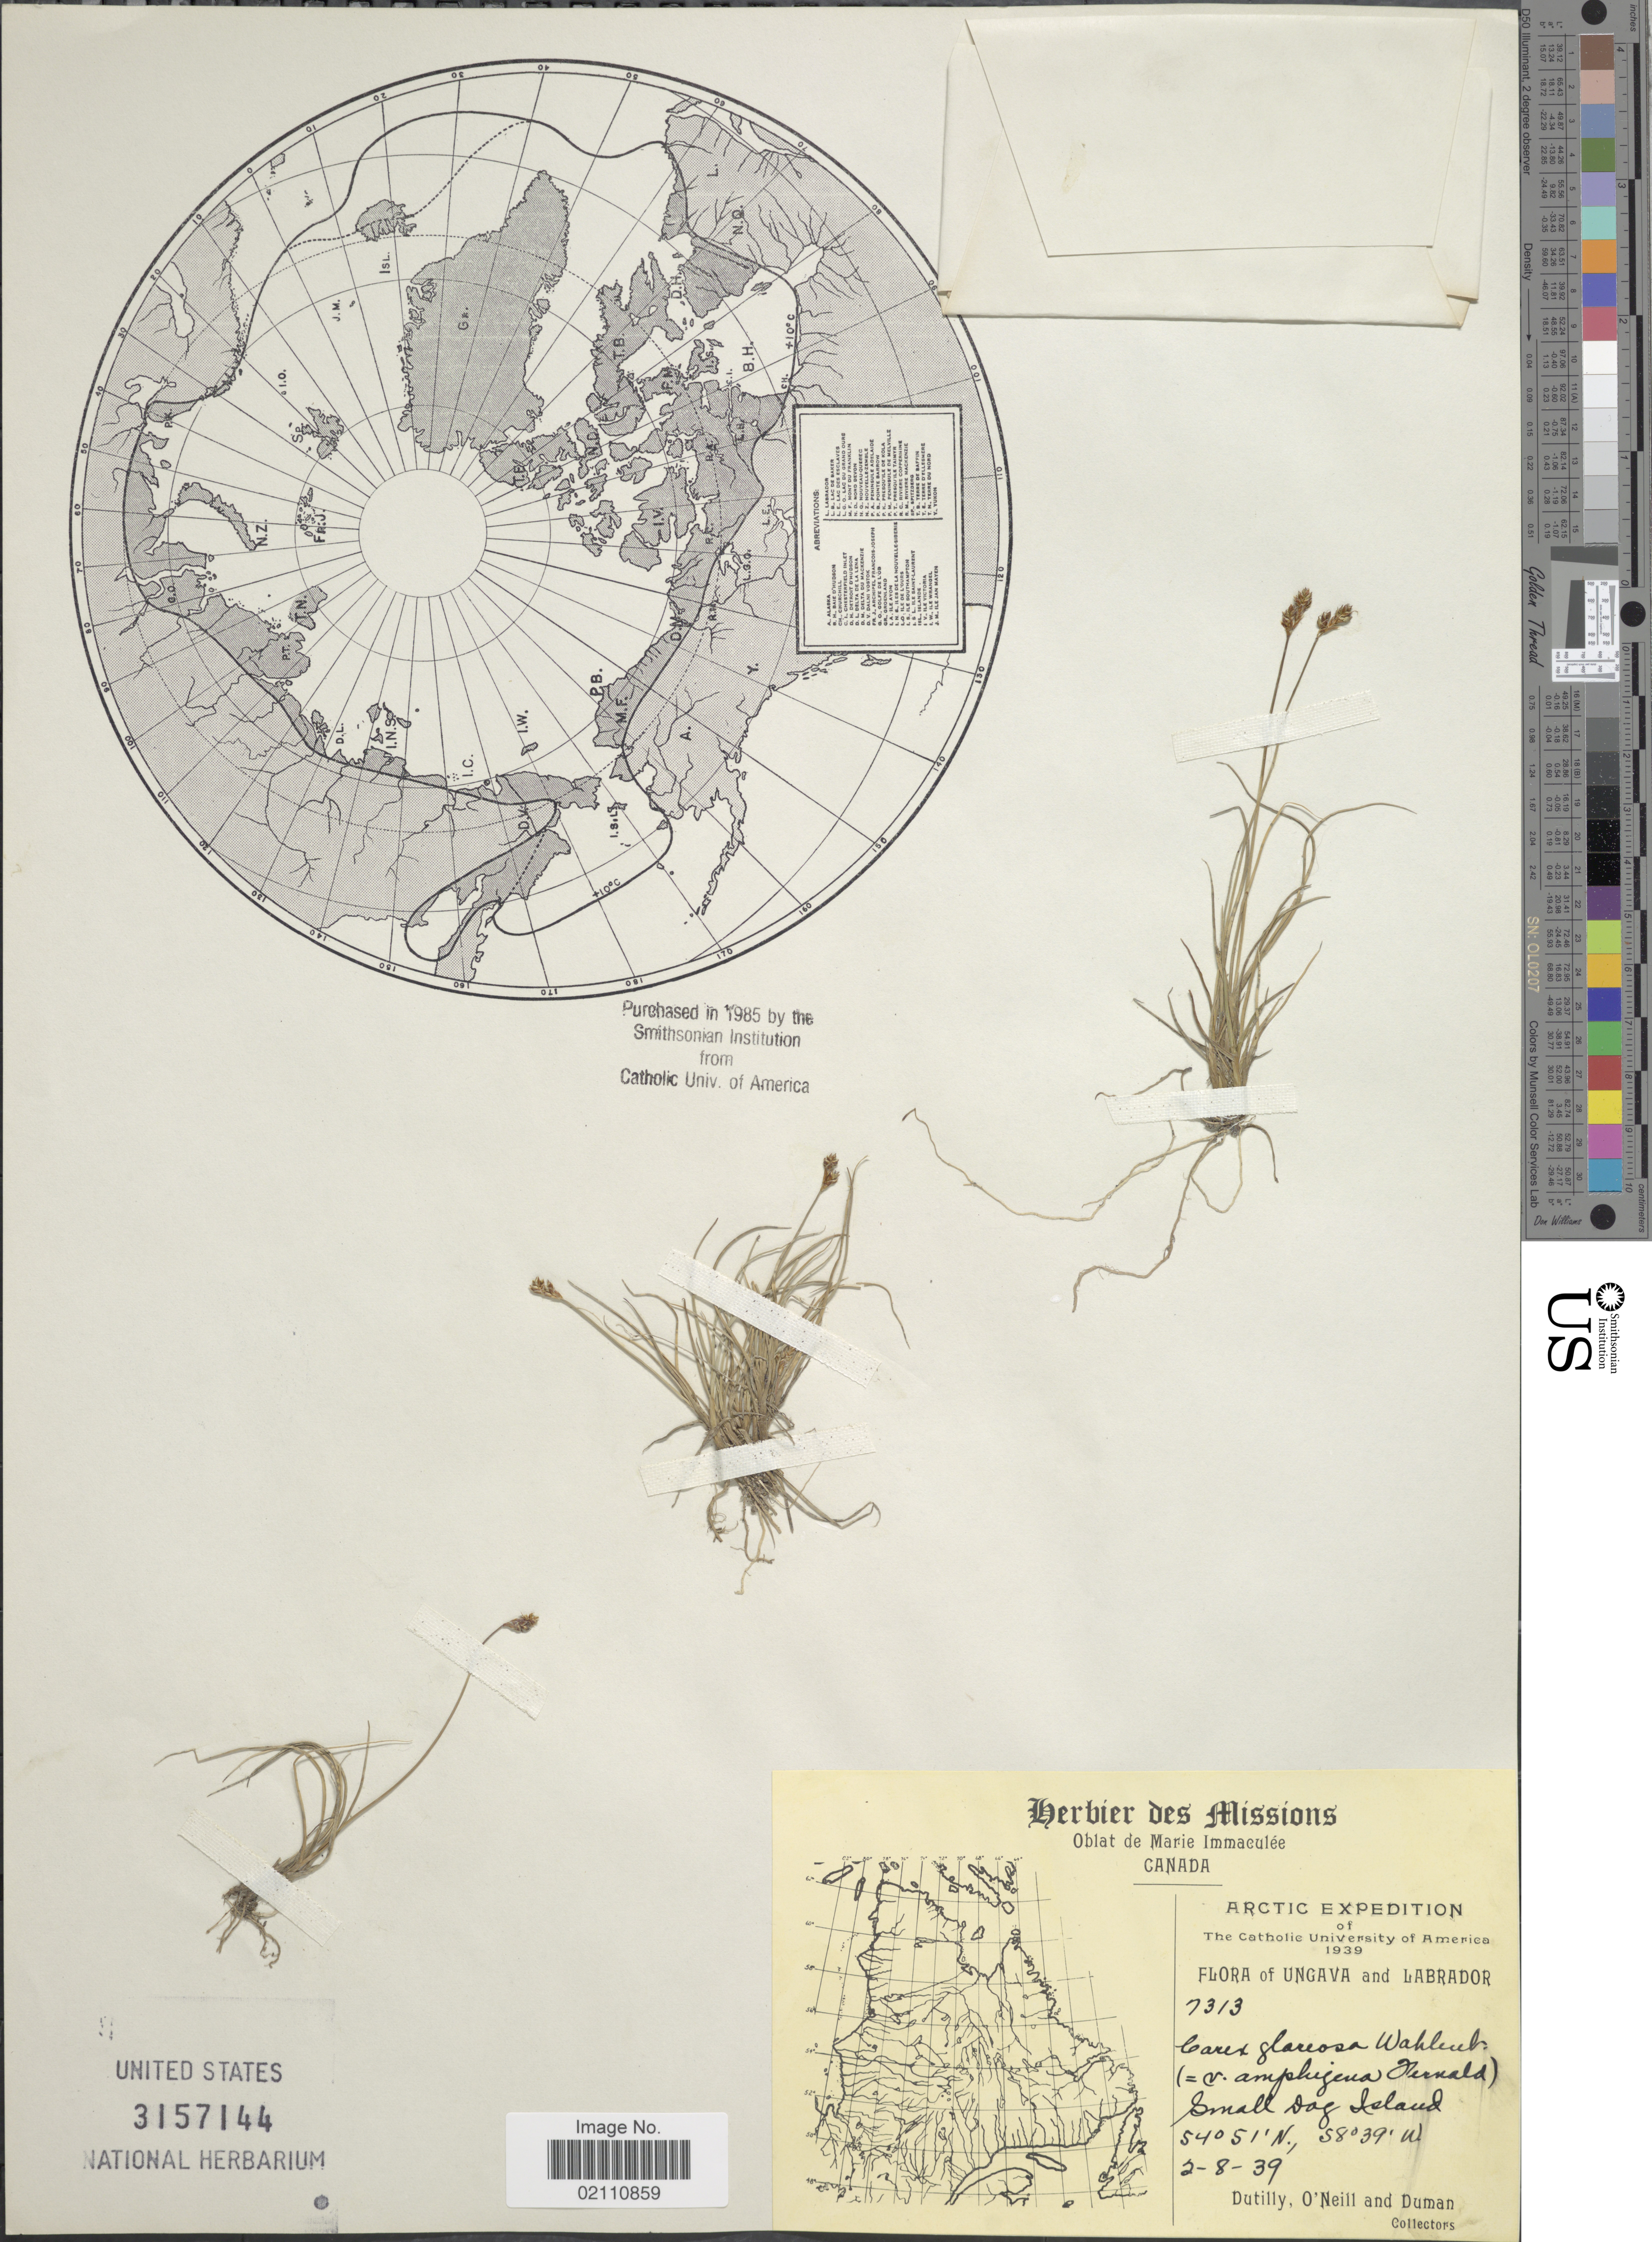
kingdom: Plantae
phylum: Tracheophyta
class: Liliopsida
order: Poales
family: Cyperaceae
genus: Carex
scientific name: Carex glareosa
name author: Schkuhr ex Wahlenb.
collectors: -. Dutilly, O' Neill & -. Duman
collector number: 7313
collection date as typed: Transcribed d/m/y: 2/8/39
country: Canada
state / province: Quebec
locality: Oblat de Marie Immaculee, Canada, Ungava and Labrador, Small Dog Island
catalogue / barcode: US 3157144